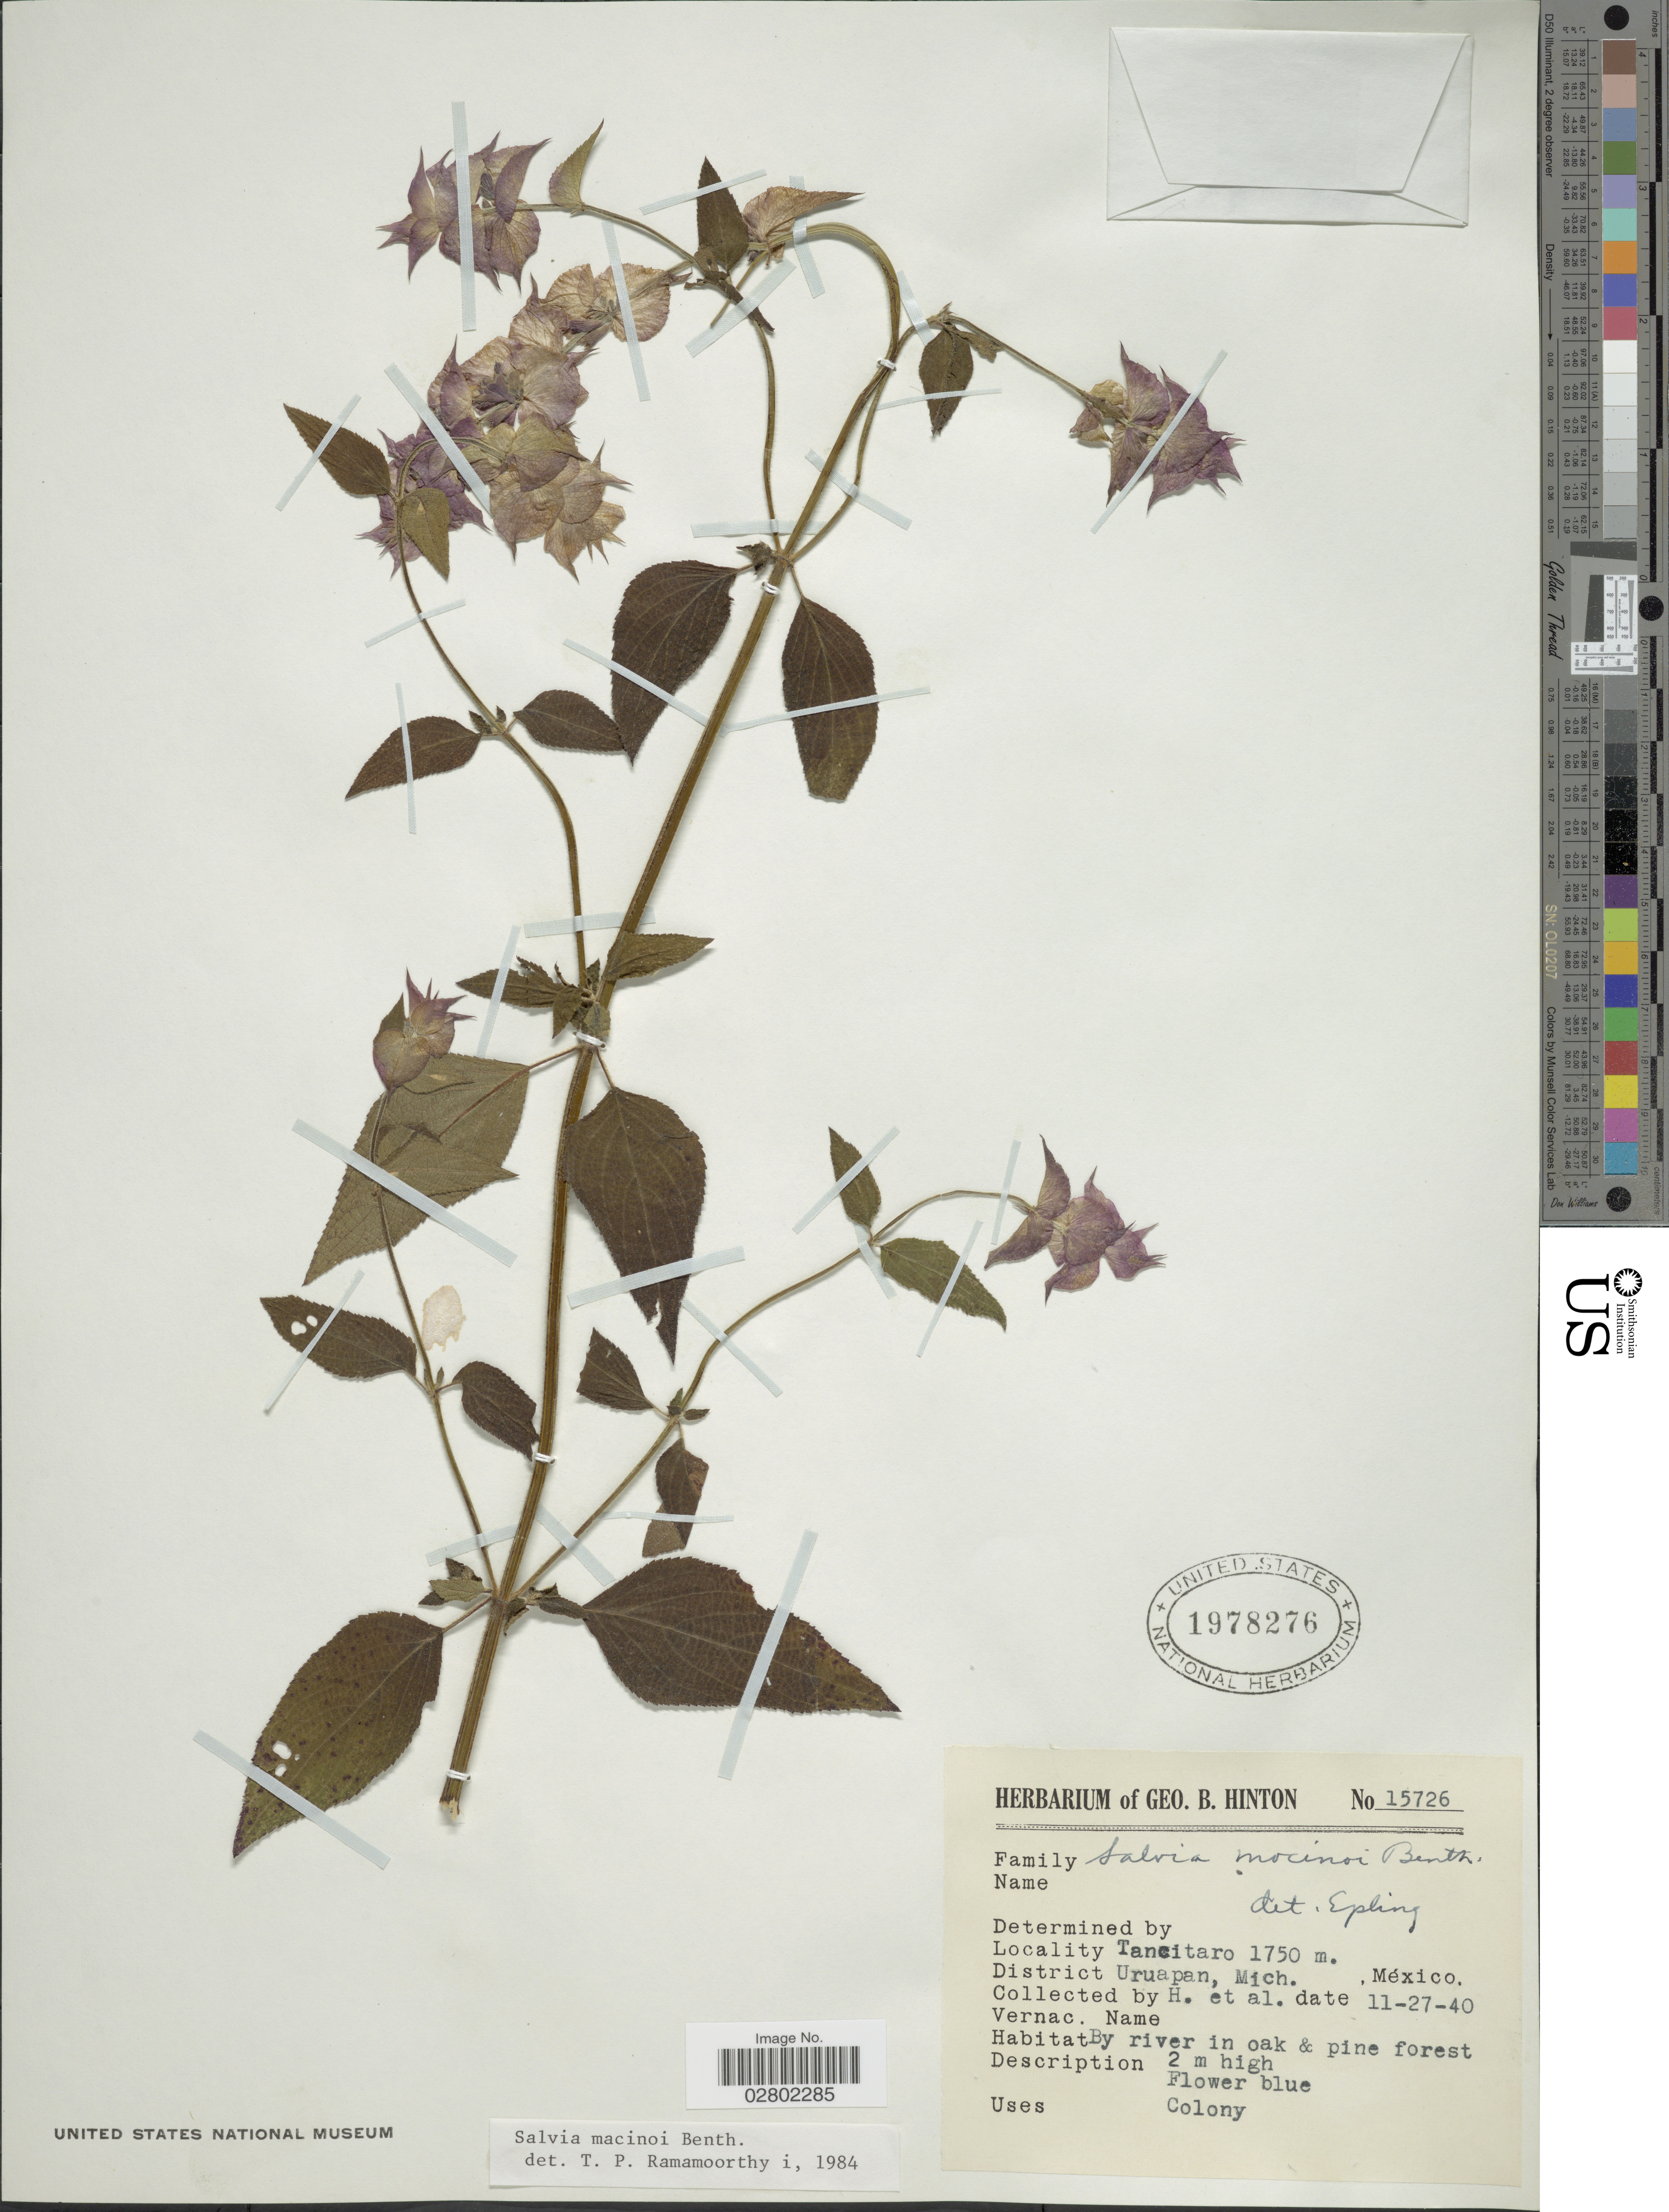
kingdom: Plantae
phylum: Tracheophyta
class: Magnoliopsida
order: Lamiales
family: Lamiaceae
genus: Salvia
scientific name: Salvia mocinoi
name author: Benth.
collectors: G. B. Hinton & et al.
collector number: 15726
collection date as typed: Transcribed d/m/y: 27/11/40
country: Mexico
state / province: Michoacán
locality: Tancitaro, District Uruapan, Mich.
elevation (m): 1750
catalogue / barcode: US 1978276